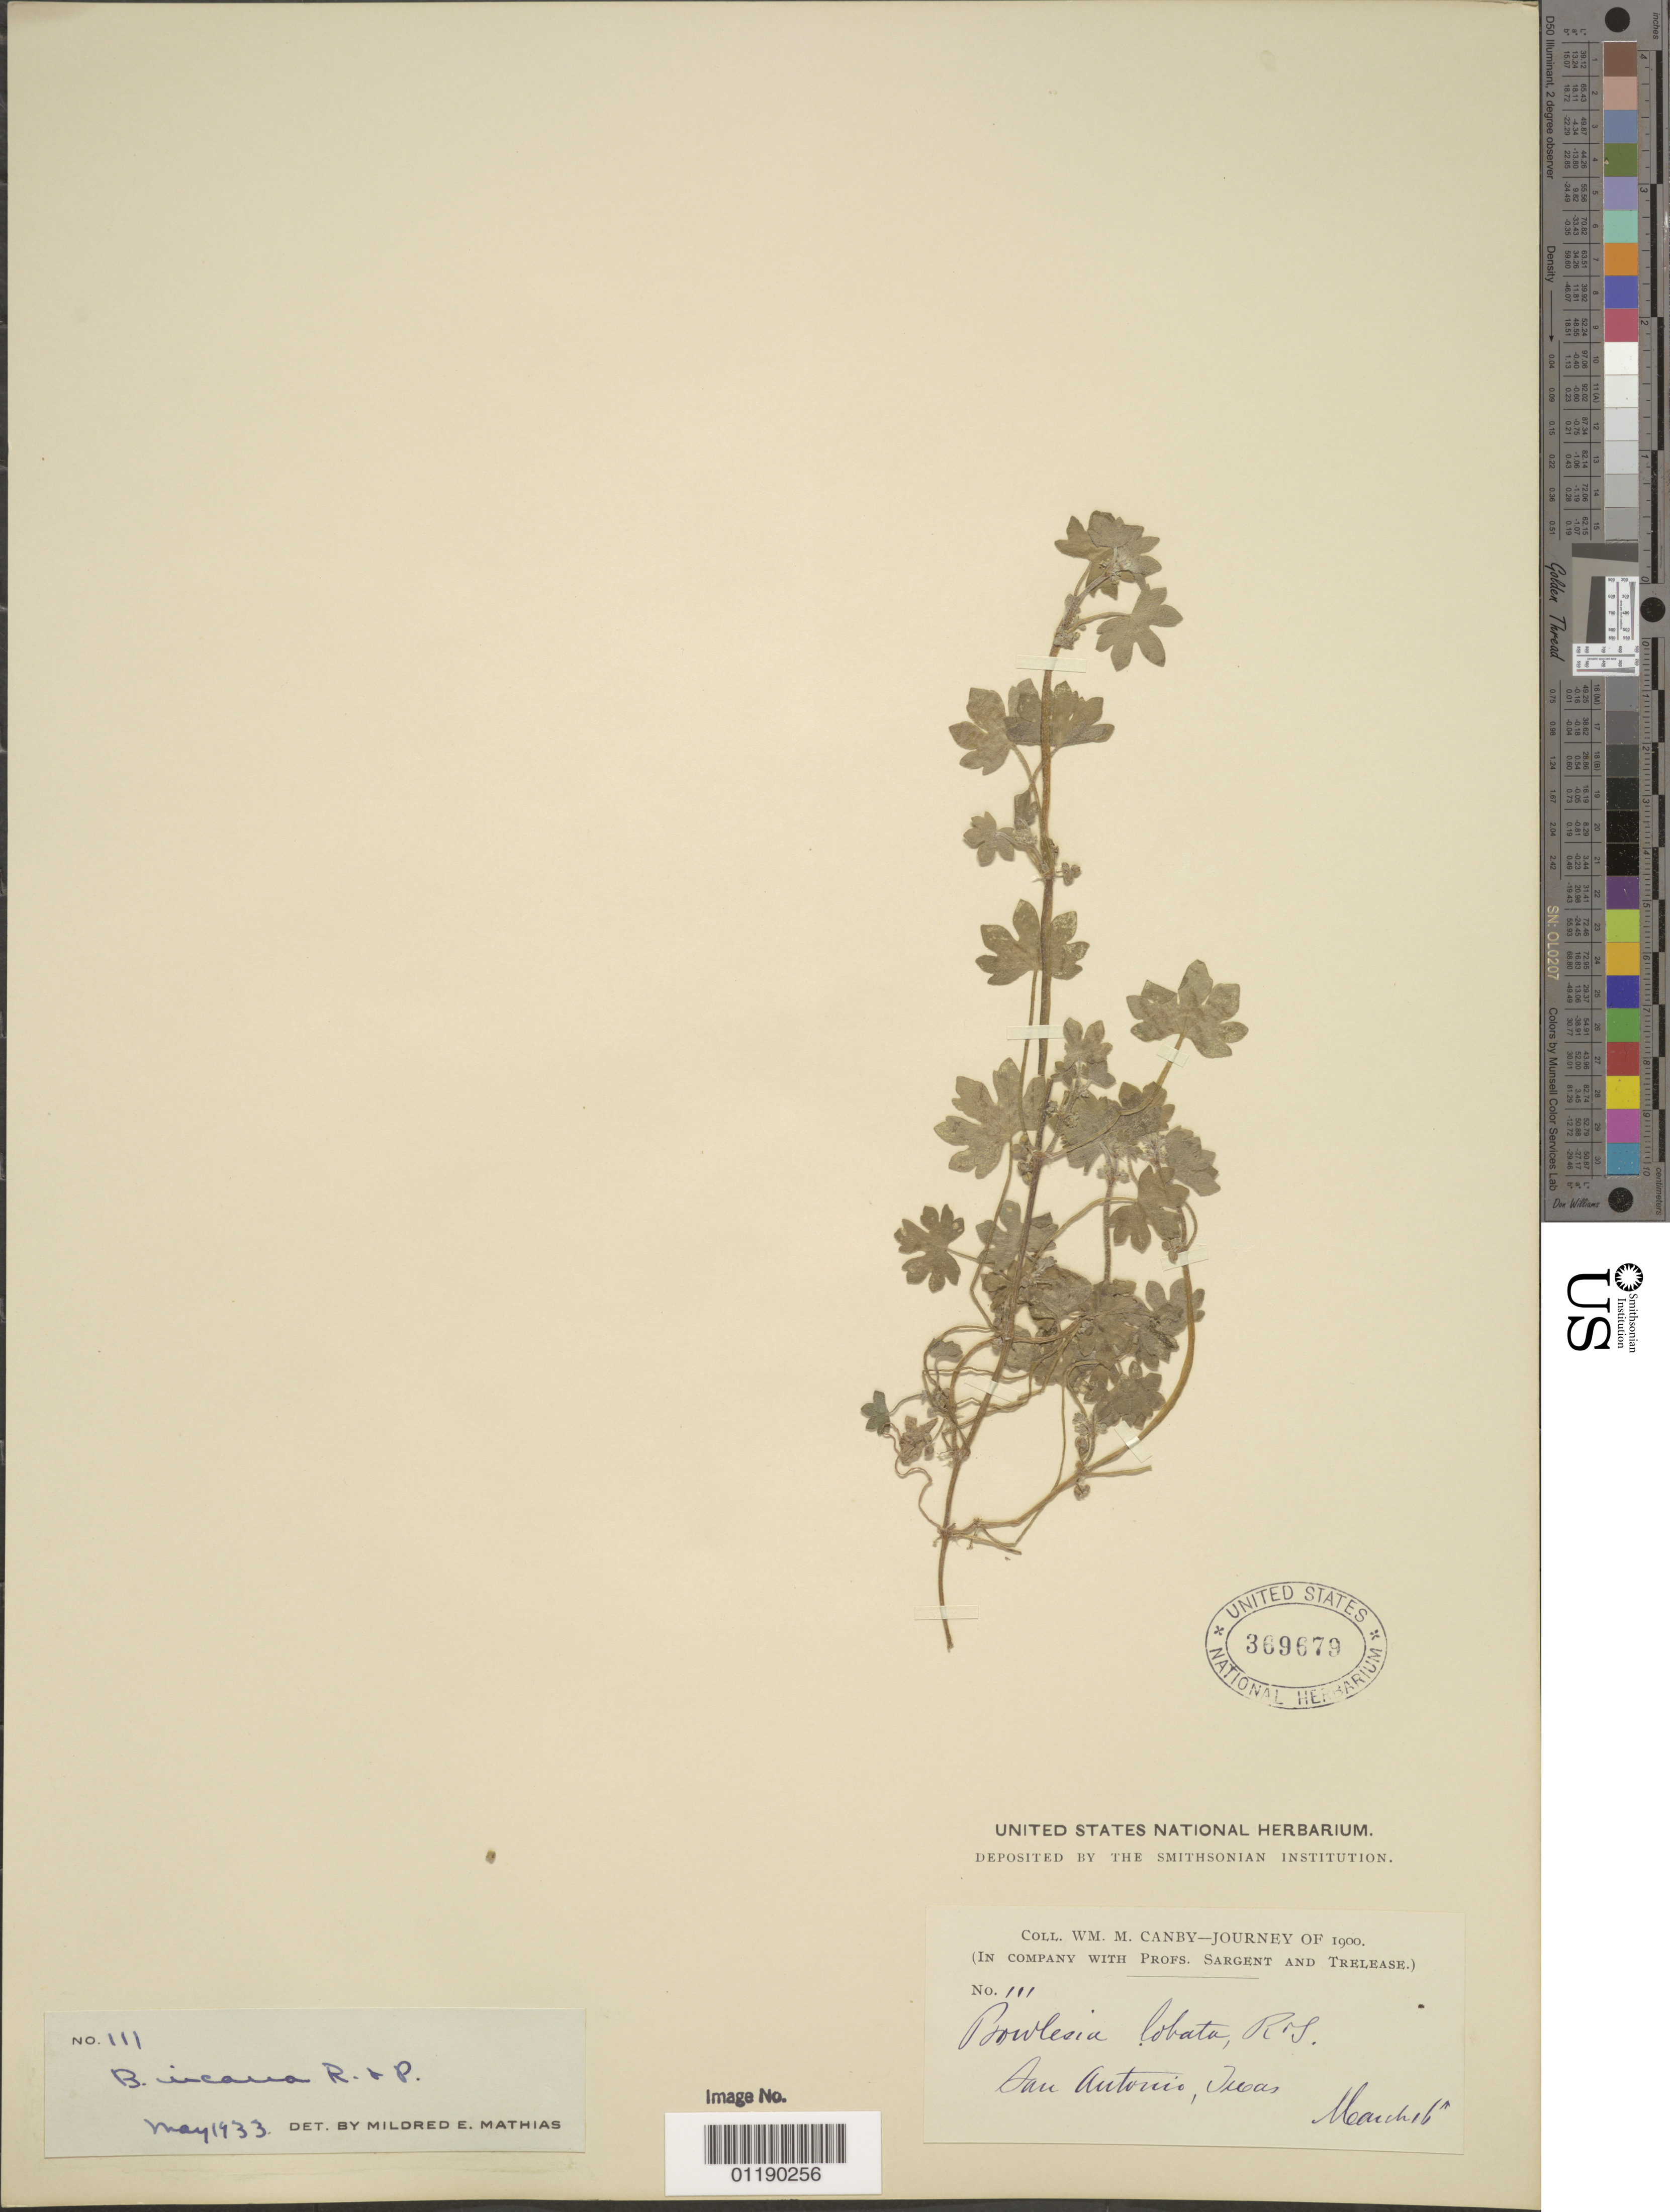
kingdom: Plantae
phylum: Tracheophyta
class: Magnoliopsida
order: Apiales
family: Apiaceae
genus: Bowlesia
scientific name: Bowlesia incana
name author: Ruiz & Pav.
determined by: Mathias, M. E.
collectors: W. M. Canby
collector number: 111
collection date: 1900-03-16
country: United States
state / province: Texas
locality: San Antonio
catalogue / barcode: US 369679